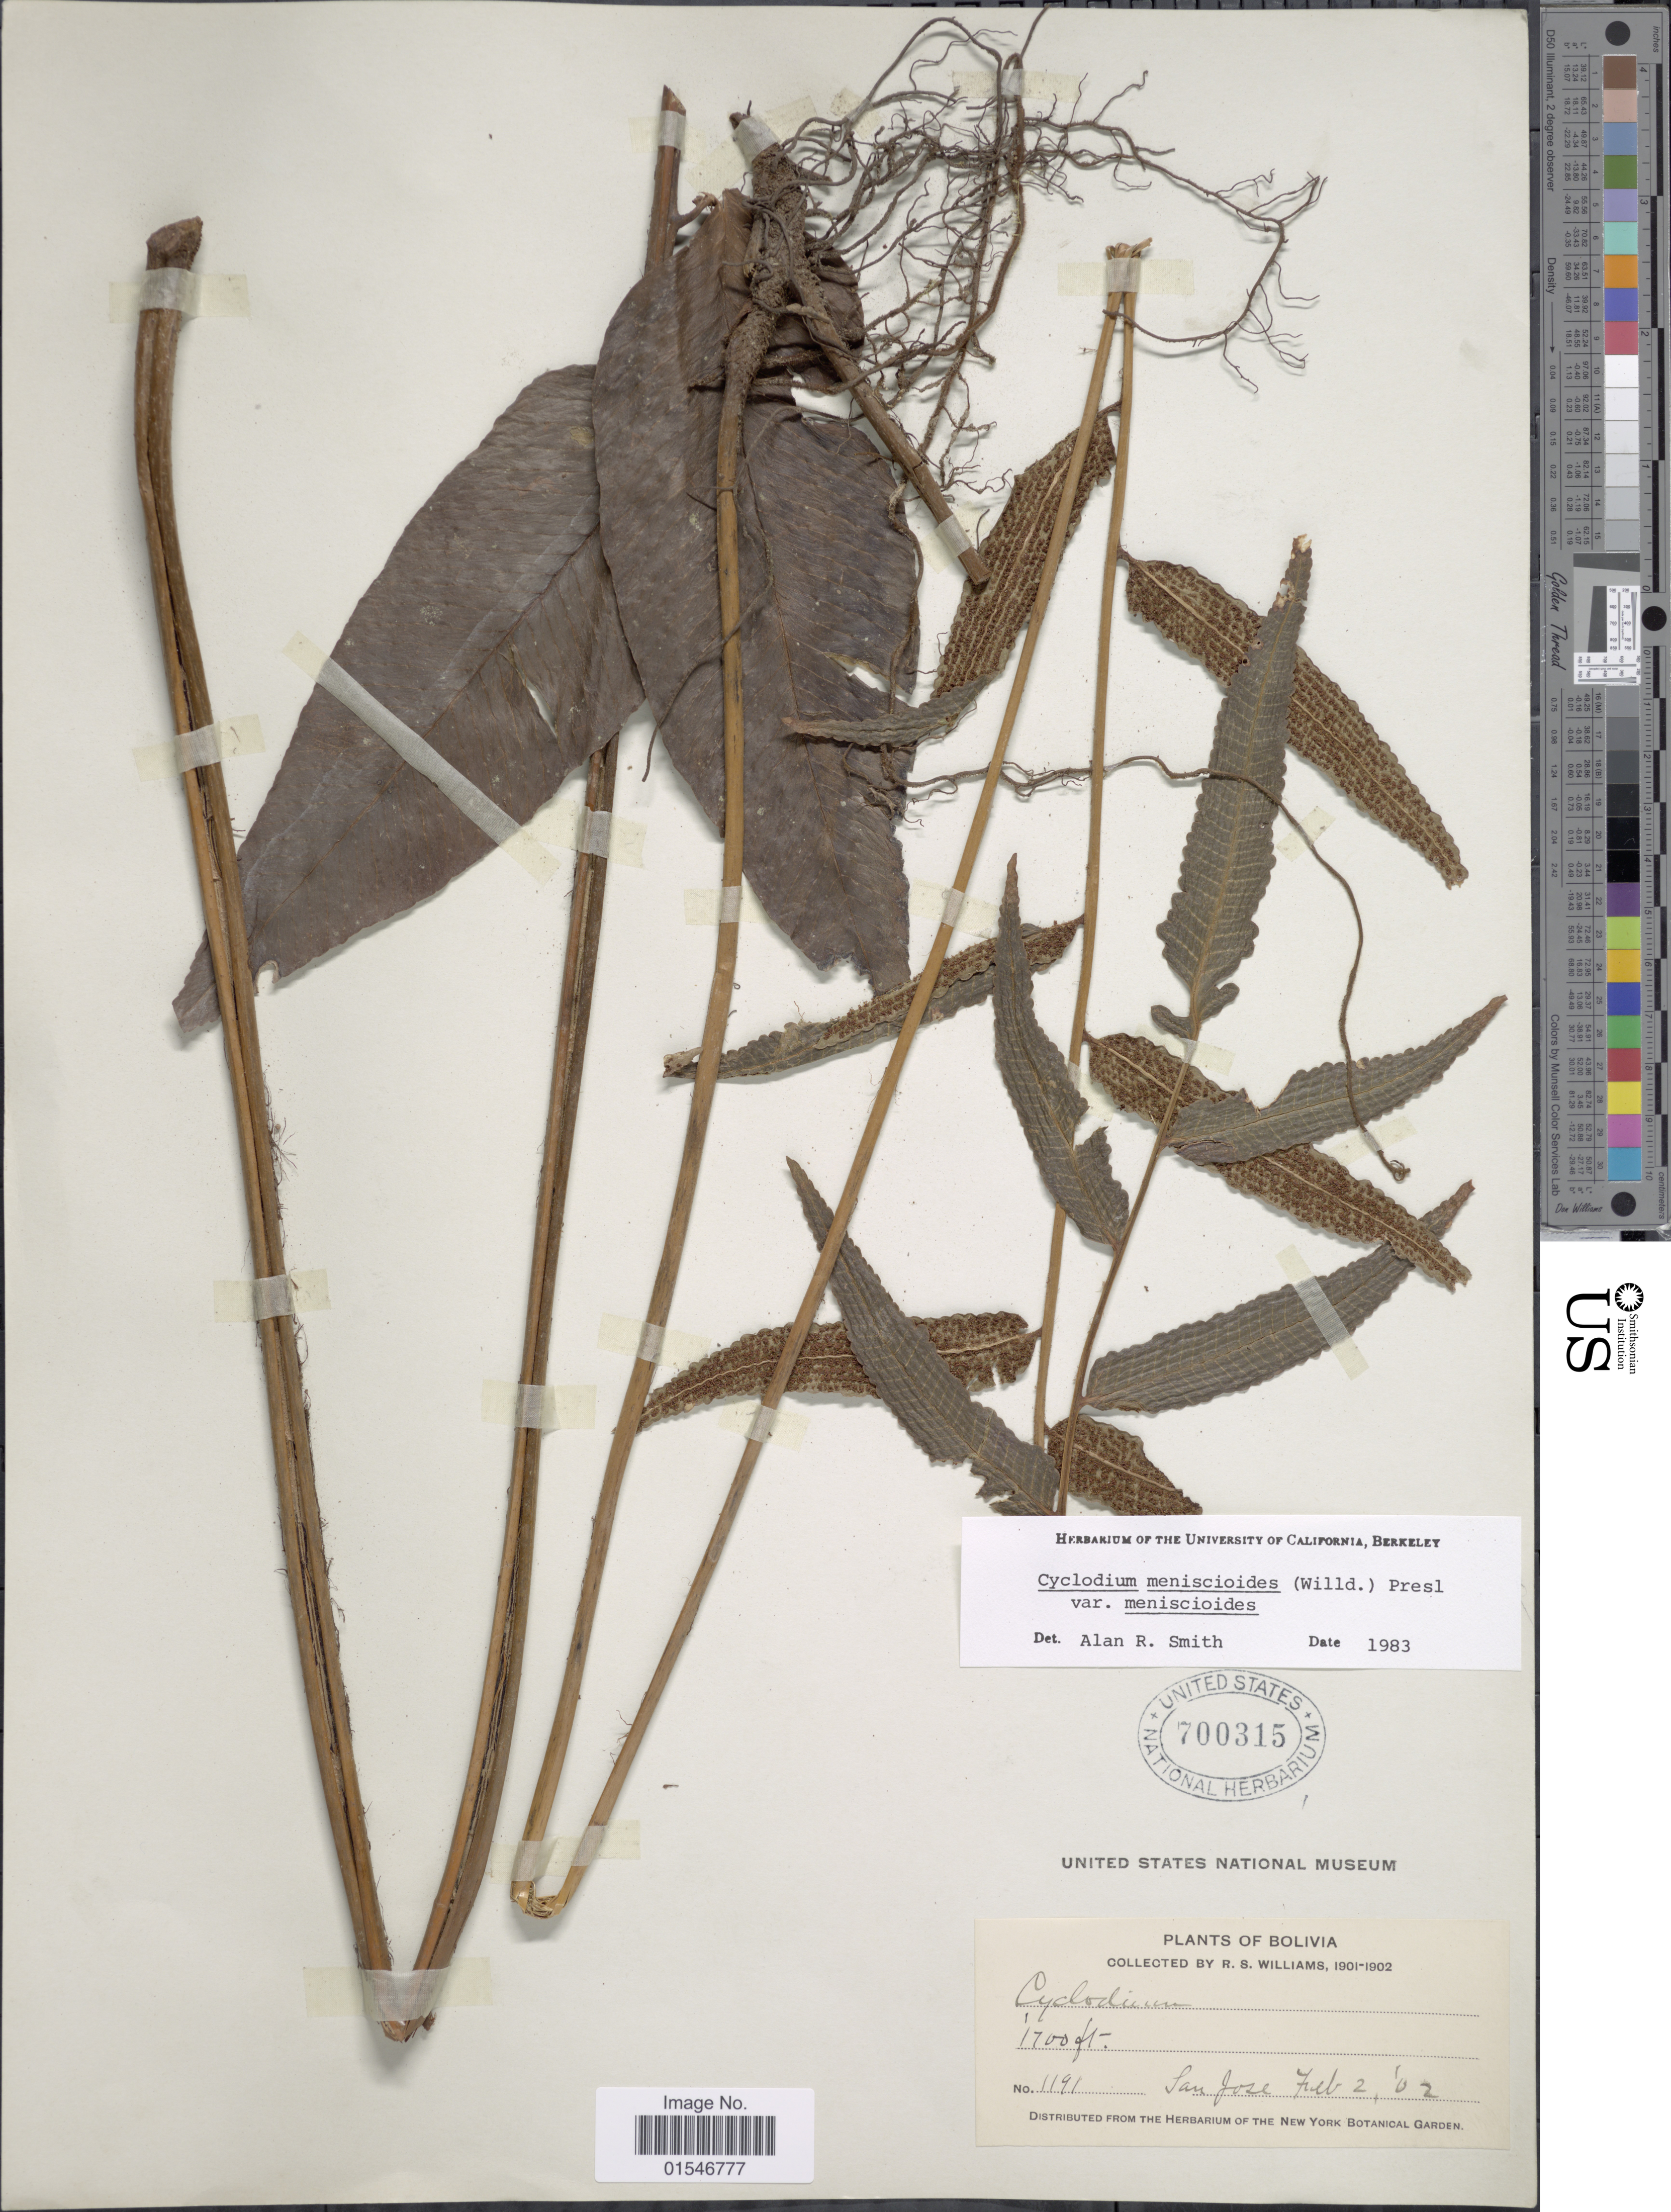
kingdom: Plantae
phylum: Tracheophyta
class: Polypodiopsida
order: Polypodiales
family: Dryopteridaceae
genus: Cyclodium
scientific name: Cyclodium meniscioides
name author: (Willd.) C. Presl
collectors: R. S. Williams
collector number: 1191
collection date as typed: Feb. 2, '02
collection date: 1902-02-02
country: Bolivia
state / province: La Paz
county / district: Munecas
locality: San Jose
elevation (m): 518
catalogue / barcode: US 700315